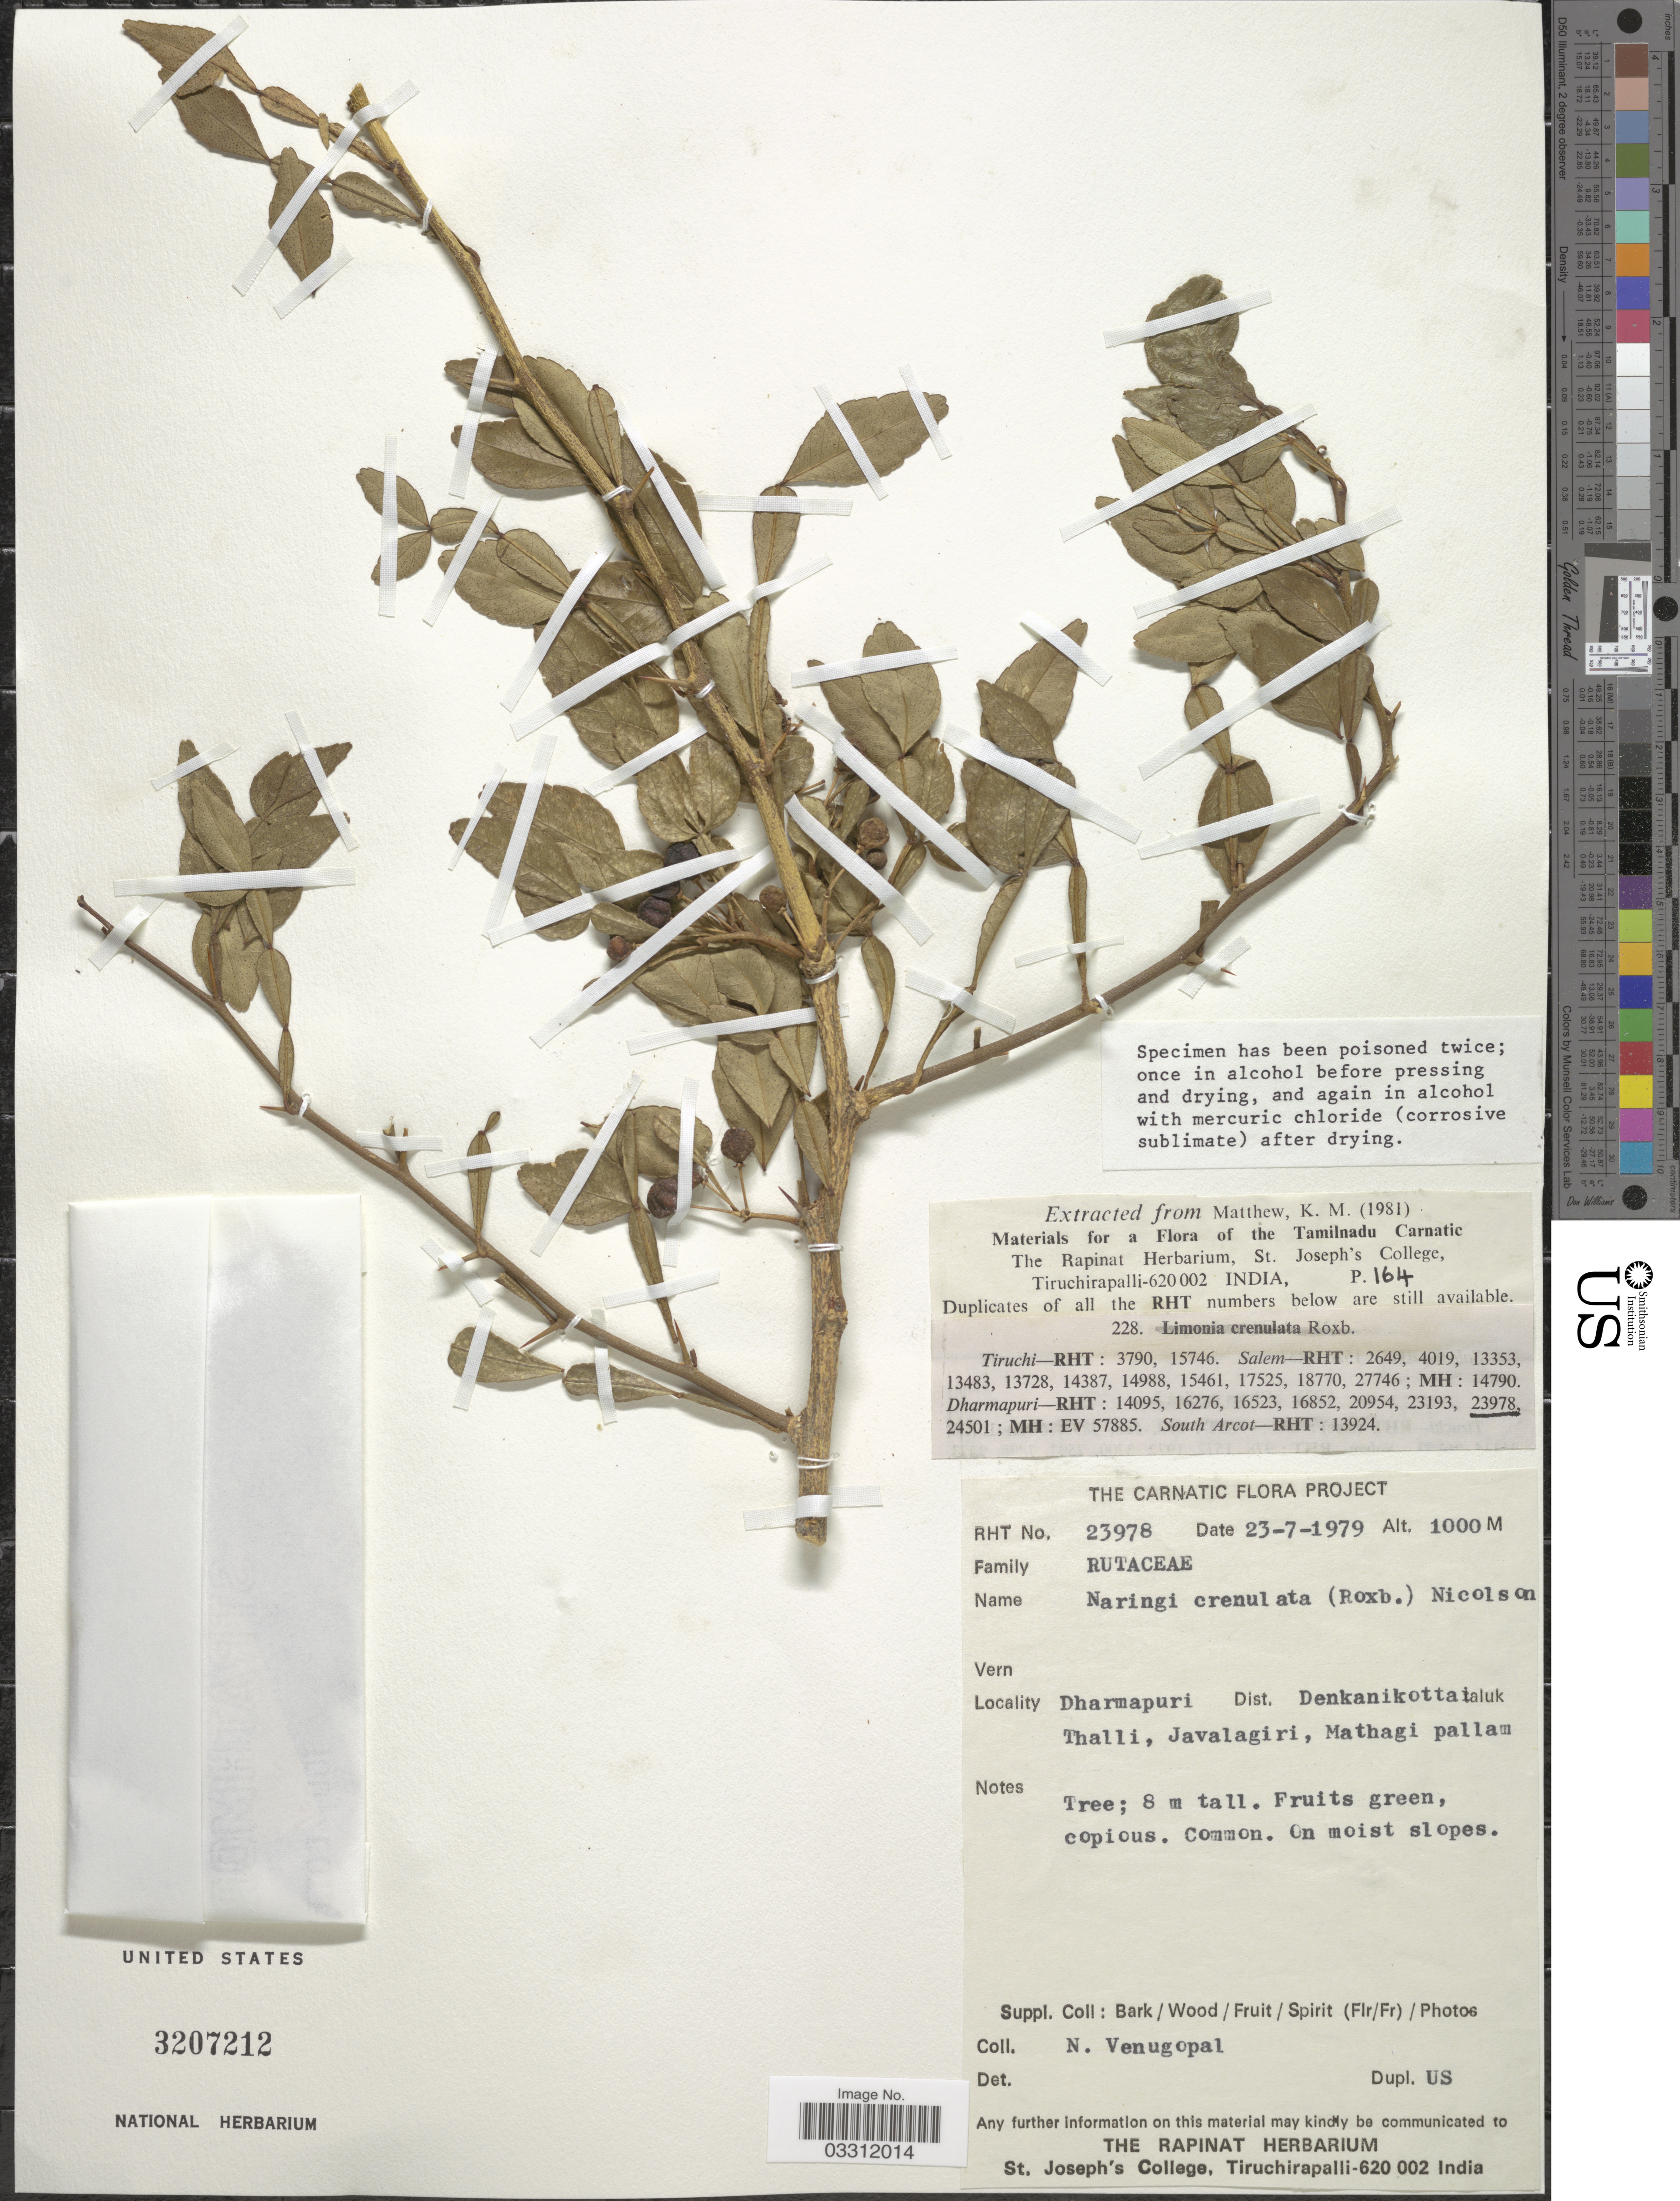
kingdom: Plantae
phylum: Tracheophyta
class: Magnoliopsida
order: Sapindales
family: Rutaceae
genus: Naringi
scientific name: Naringi crenulata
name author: (Roxb.) Nicolson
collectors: N. Venugopal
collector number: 23978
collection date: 1979-07-23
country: India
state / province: Tamil Nadu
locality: Dharmapuri Dist. Denkanikotta taluk, Thalli, Javalagiri, Mathagi pallam.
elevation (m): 1000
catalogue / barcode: US 3207212